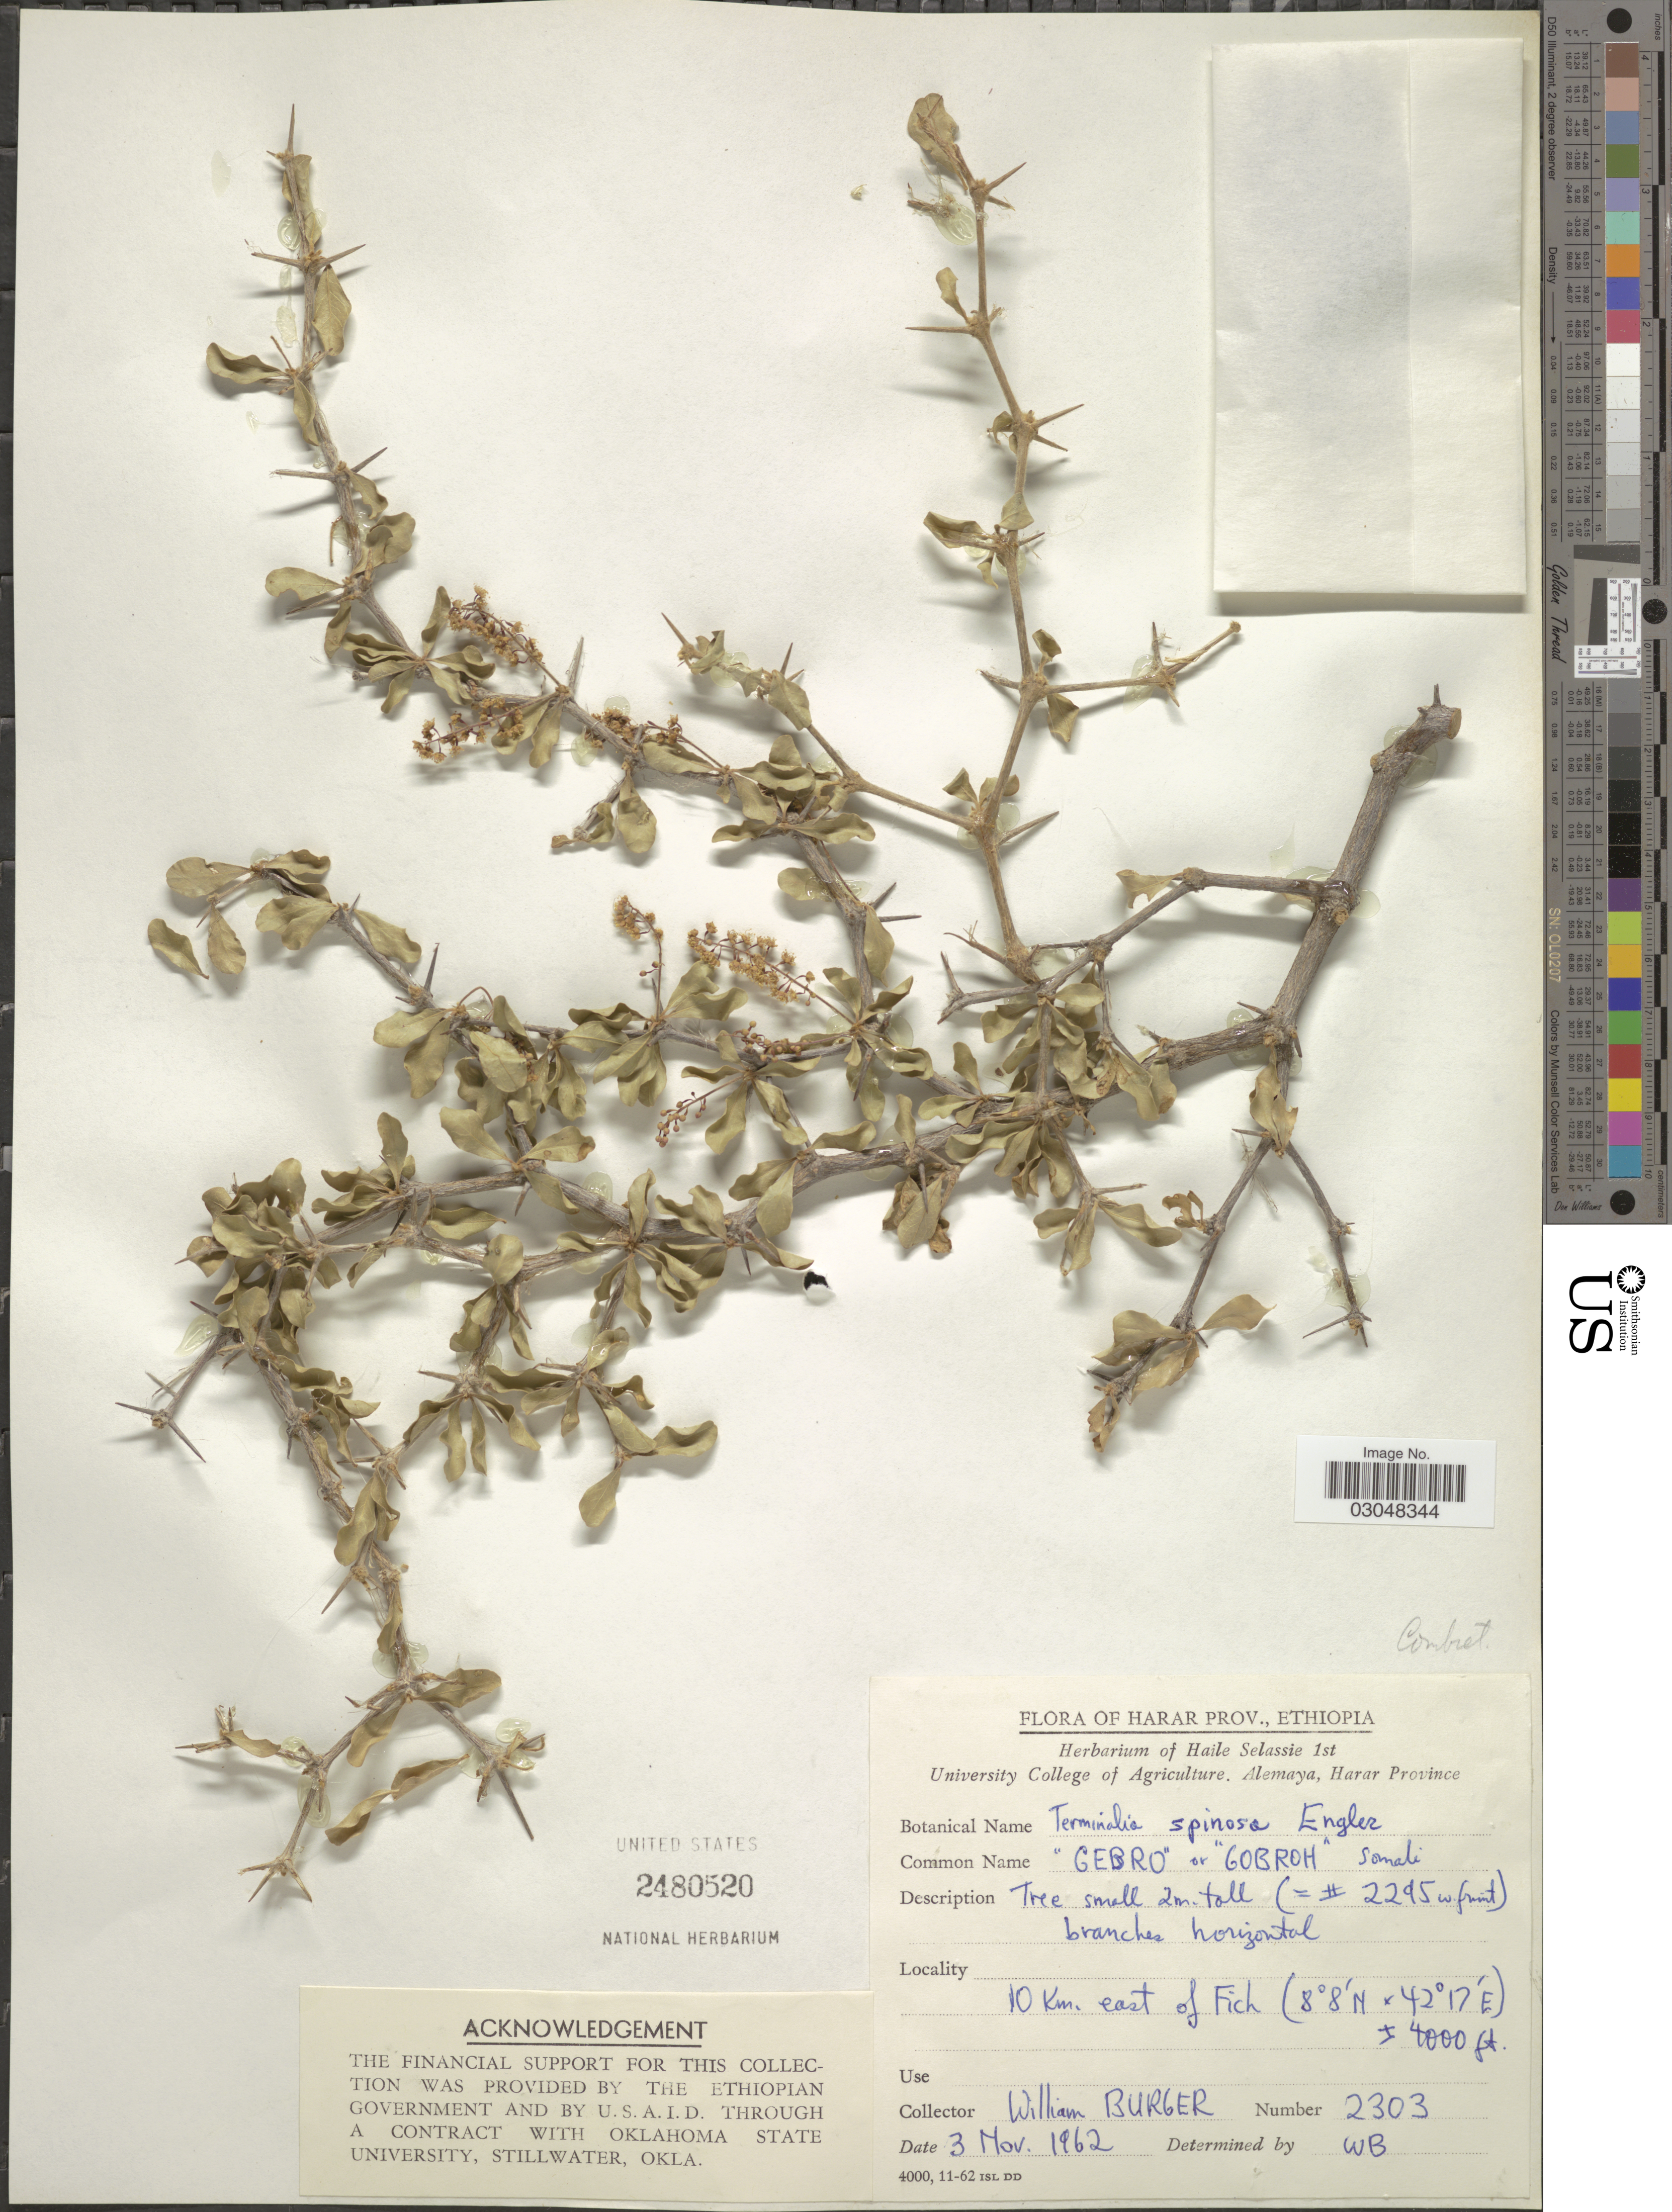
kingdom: Plantae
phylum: Tracheophyta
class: Magnoliopsida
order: Myrtales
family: Combretaceae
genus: Terminalia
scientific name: Terminalia spinosa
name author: Engl.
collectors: W. Burger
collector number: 2303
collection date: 1962-11-03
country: Ethiopia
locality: Harar Prov. 10 Km. east of Fich.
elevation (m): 1219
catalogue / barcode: US 2480520